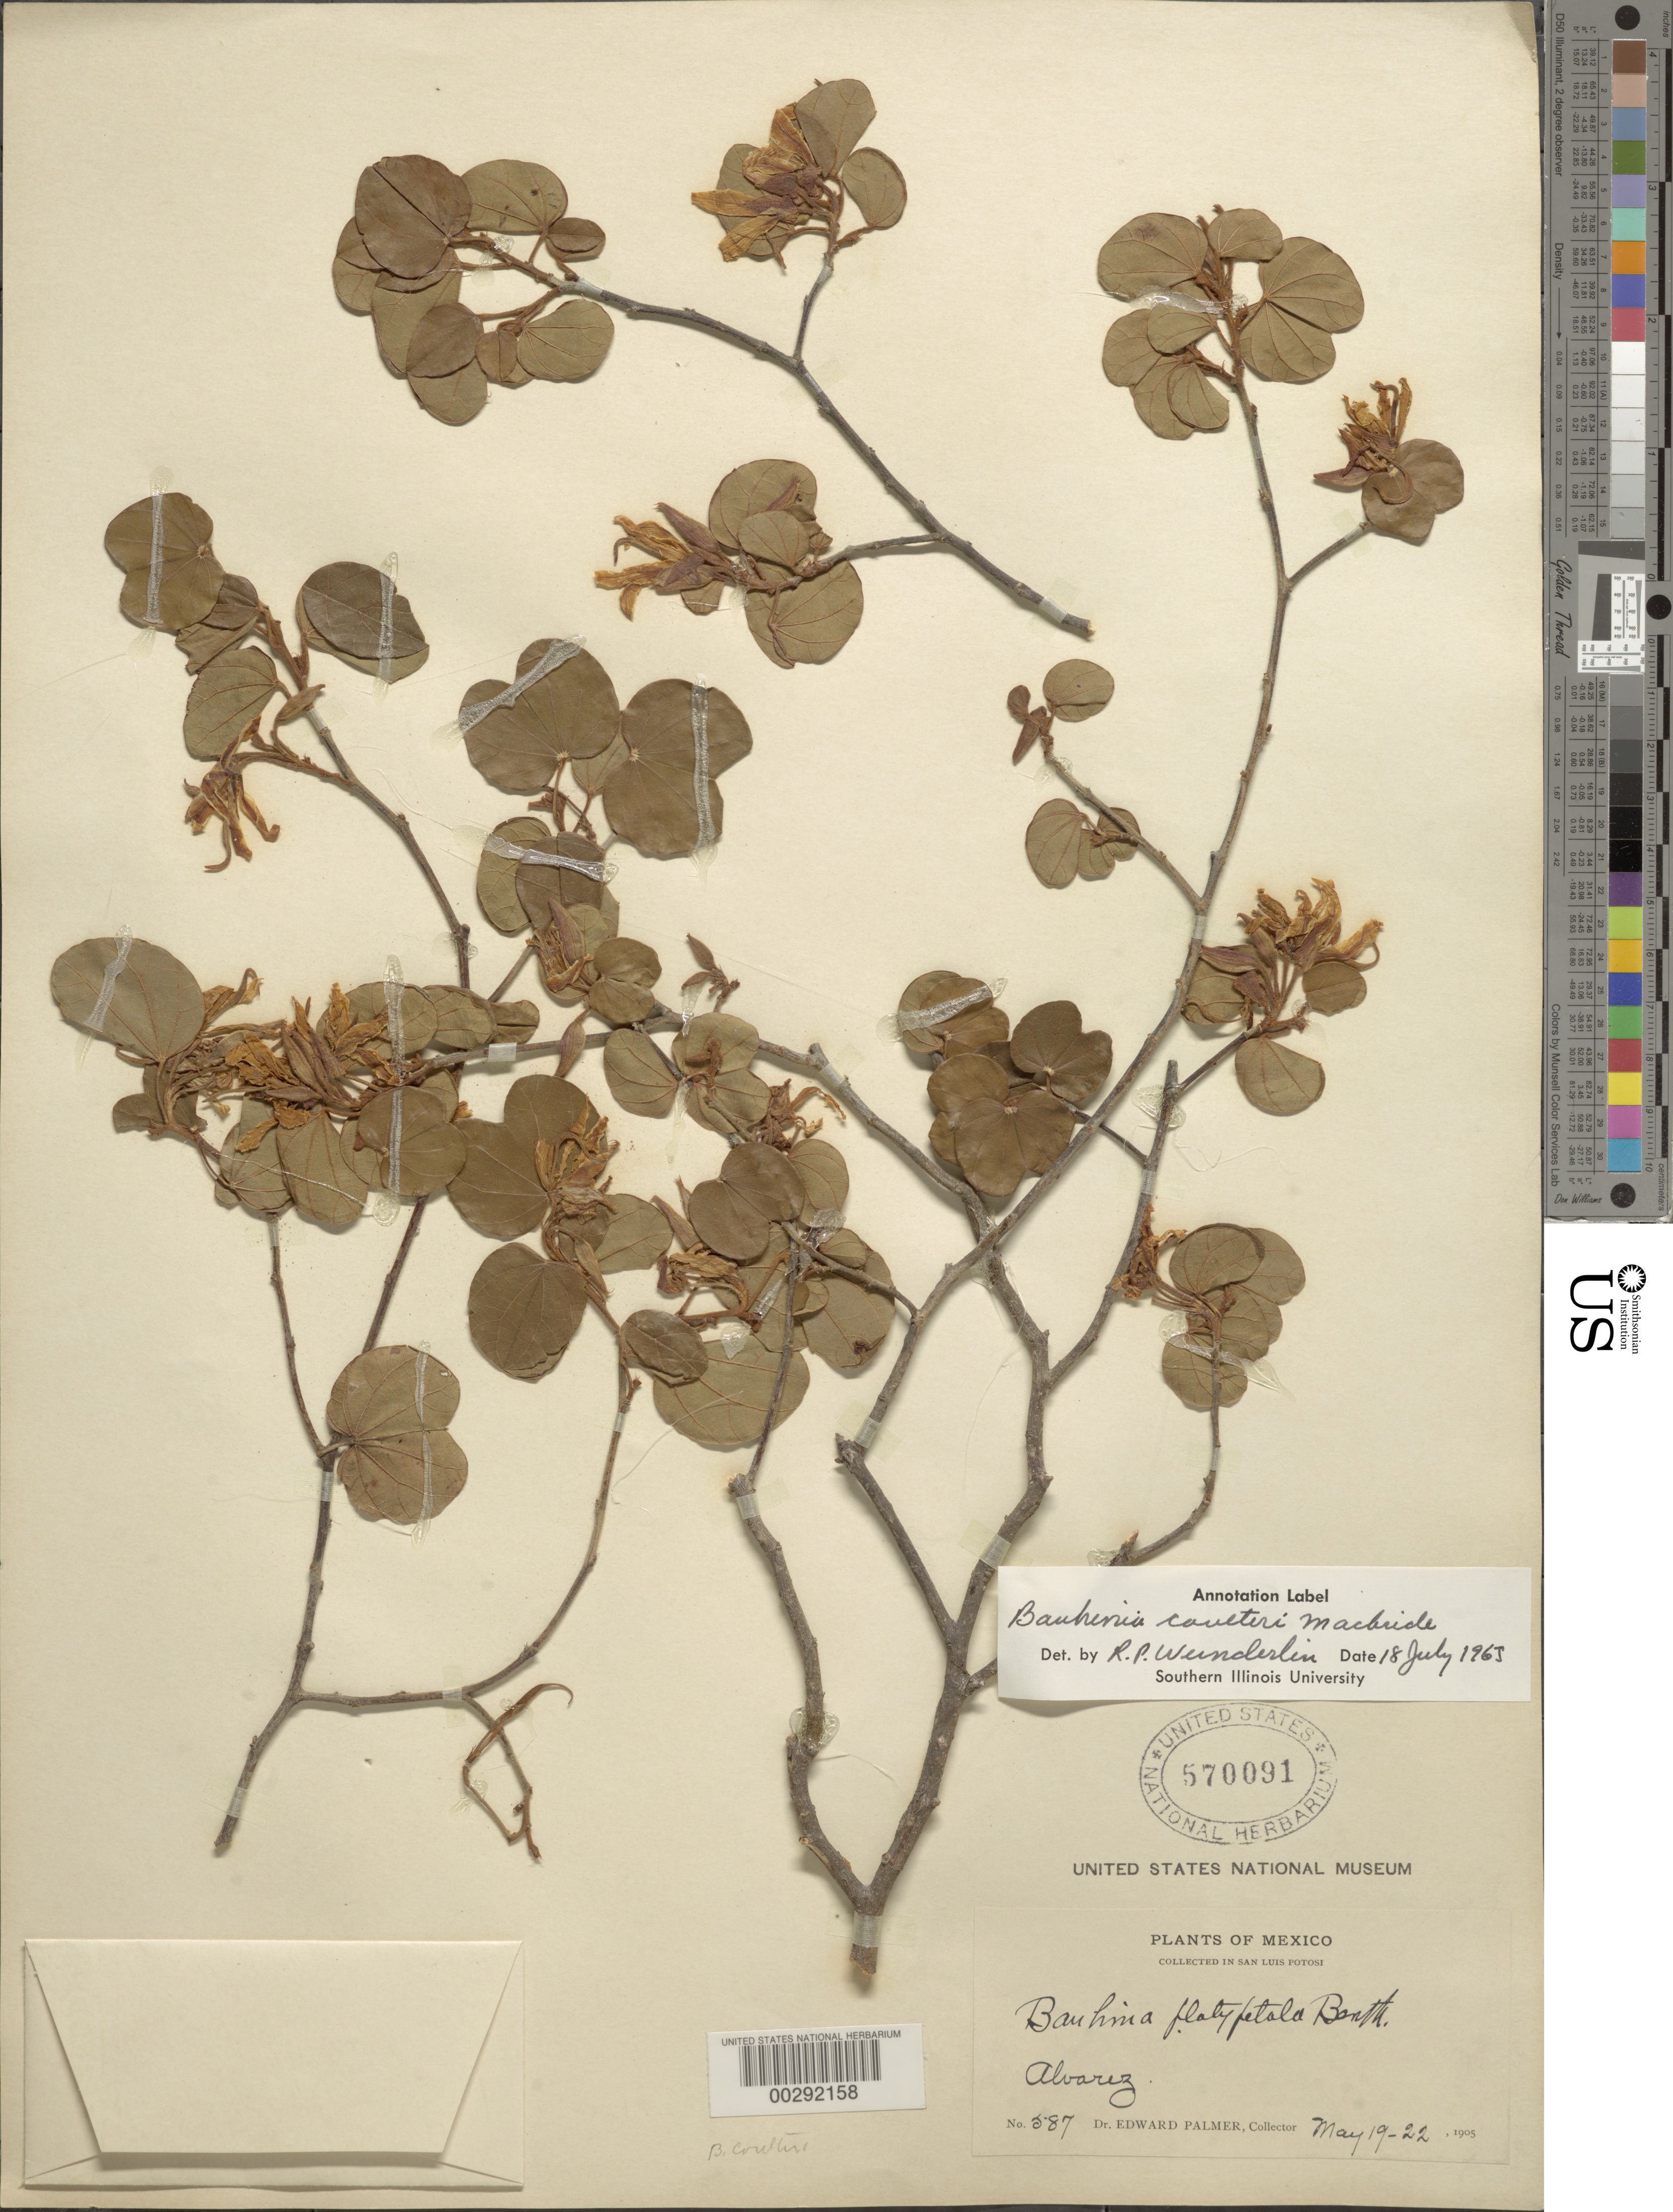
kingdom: Plantae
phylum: Tracheophyta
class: Magnoliopsida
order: Fabales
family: Fabaceae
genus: Bauhinia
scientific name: Bauhinia coulteri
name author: J.F. Macbr.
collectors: E. Palmer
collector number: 587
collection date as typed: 19 May 1905 to 22 May 1905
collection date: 1905-05-19/1905-05-22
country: Mexico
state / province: San Luis Potosí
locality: Alvarez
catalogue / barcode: US 570091